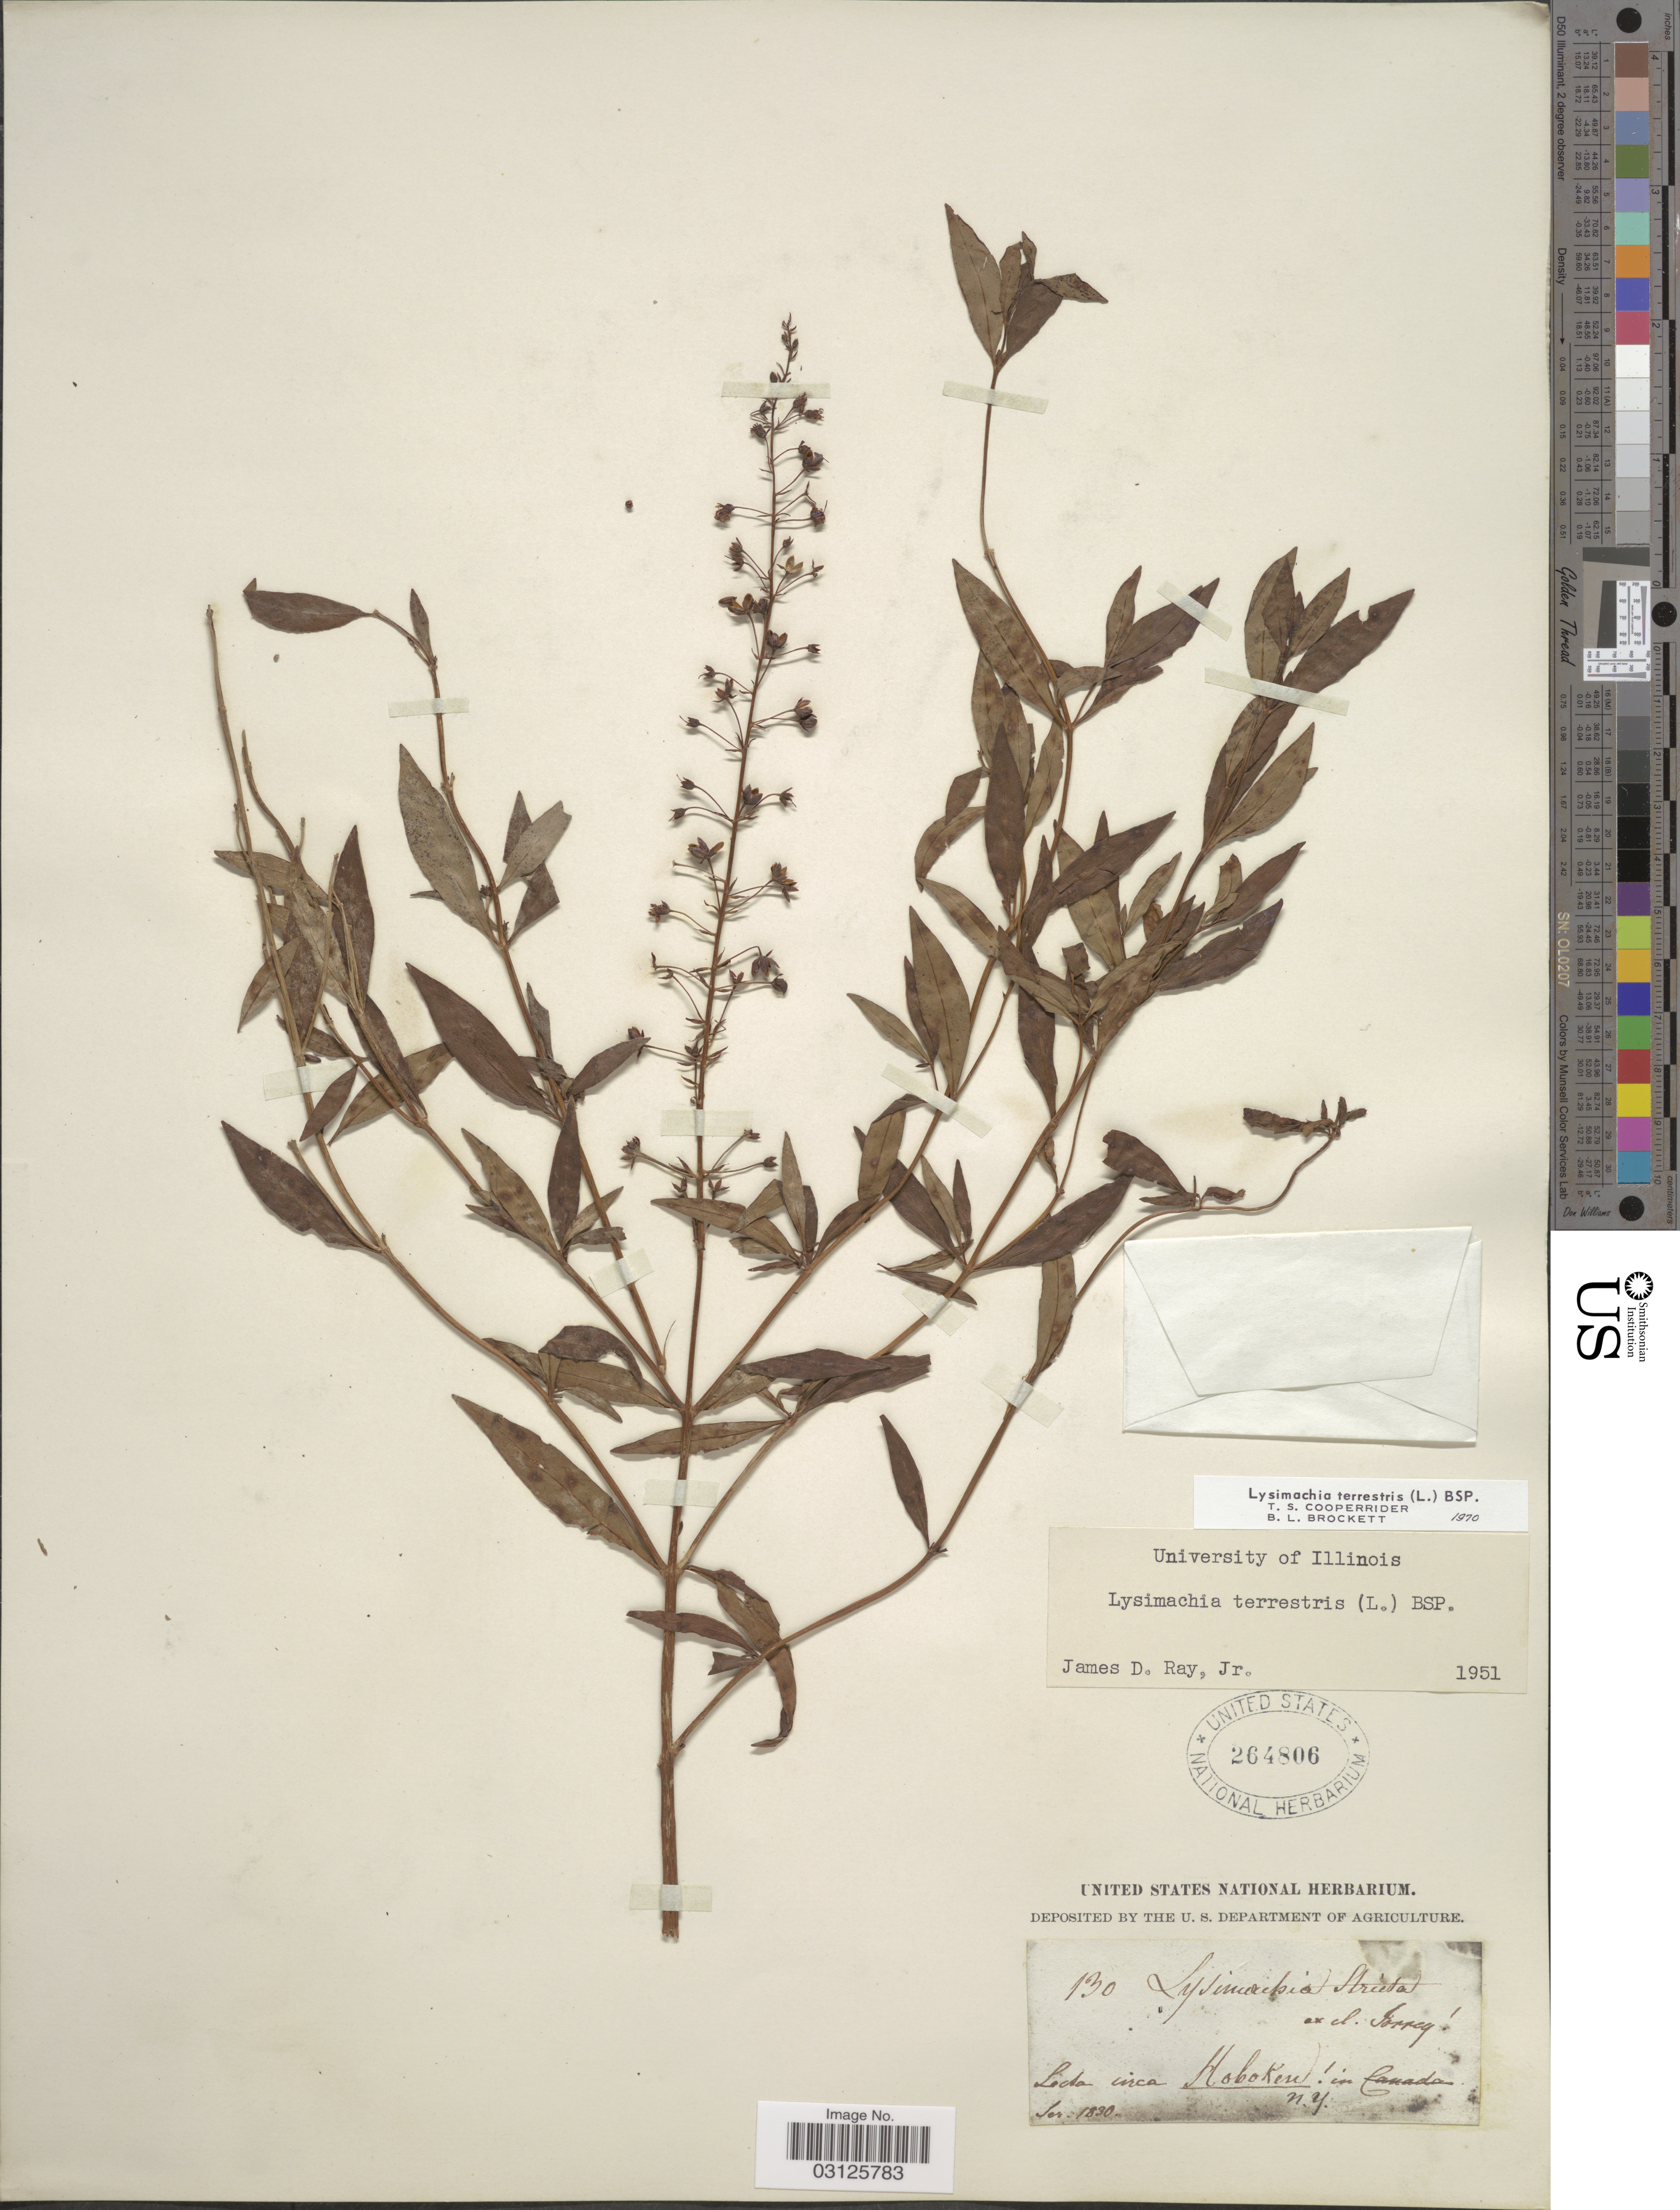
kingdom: Plantae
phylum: Tracheophyta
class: Magnoliopsida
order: Ericales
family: Primulaceae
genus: Lysimachia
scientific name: Lysimachia terrestris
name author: (L.) Britton, Stearns & Poggenb.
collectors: ex herb. United States National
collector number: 130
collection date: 1830-09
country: United States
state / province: New York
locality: Lecta circa Hoboken.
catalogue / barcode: US 264806